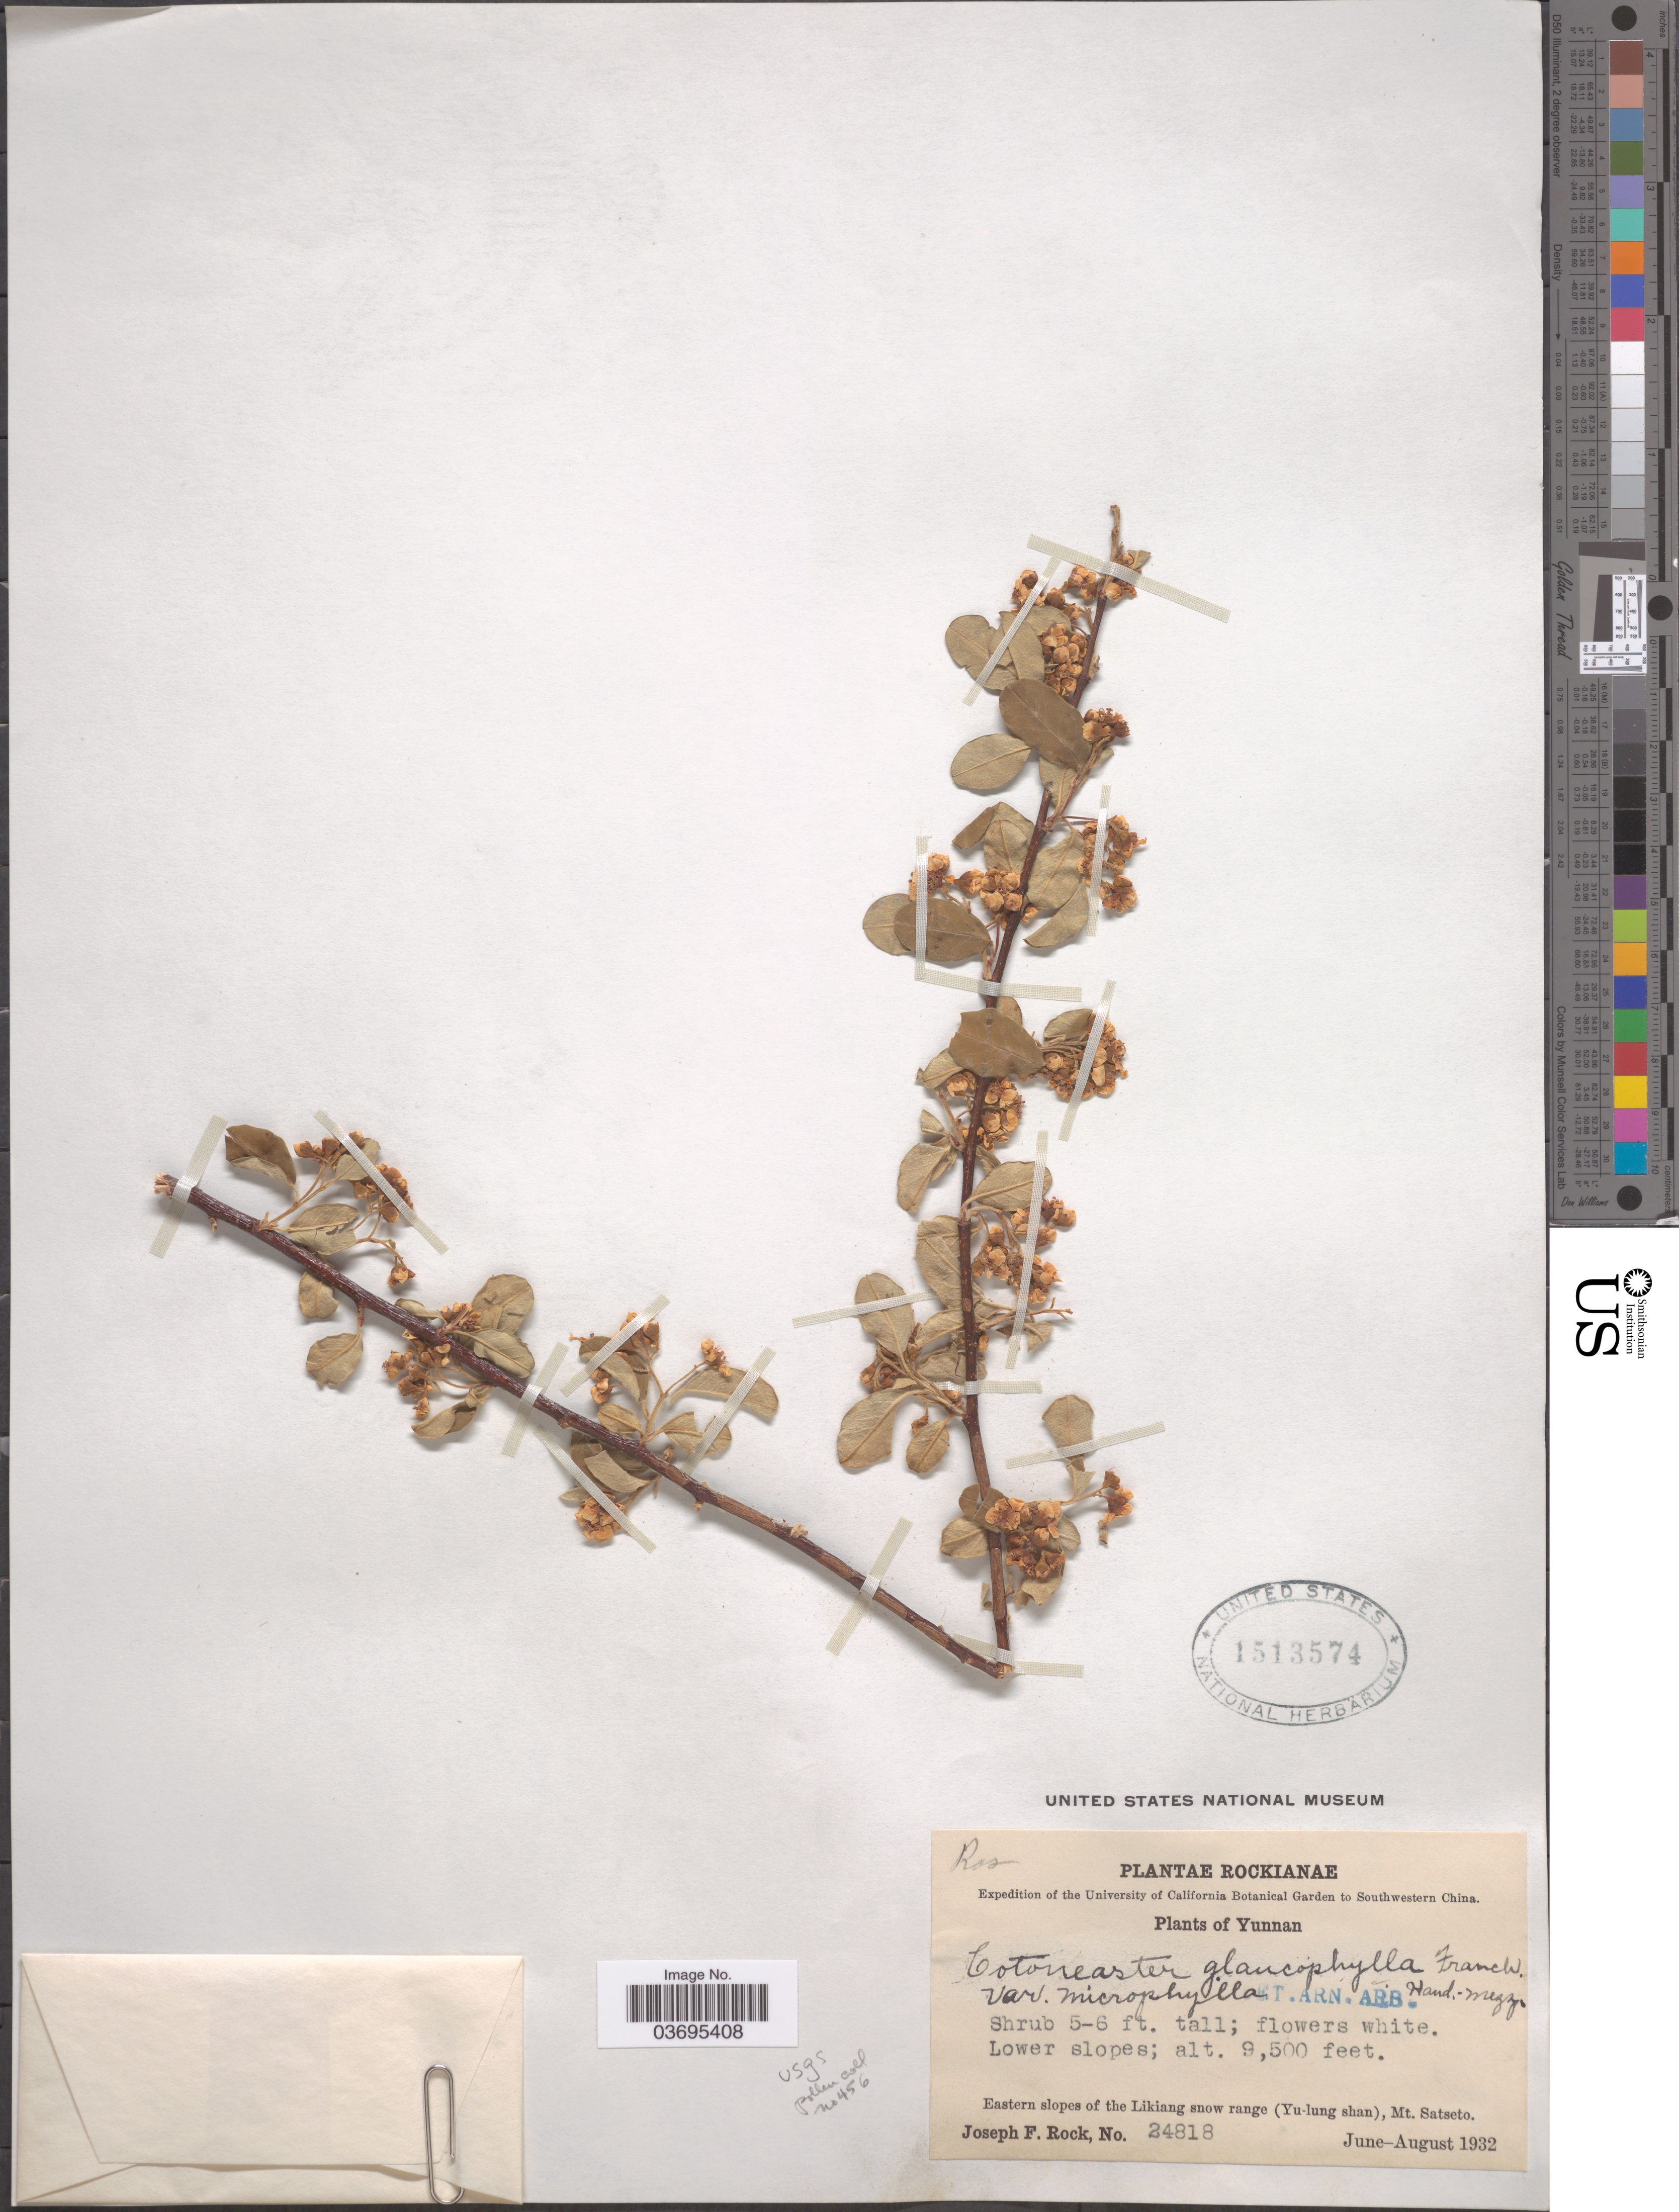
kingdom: Plantae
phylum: Tracheophyta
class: Magnoliopsida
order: Rosales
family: Rosaceae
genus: Cotoneaster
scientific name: Cotoneaster glaucophyllus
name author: Franch.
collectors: J. F. Rock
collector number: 24818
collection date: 1932-06/1932-08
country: China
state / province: Yunnan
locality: Southwestern China. Lower slopes, Eastern slopes of the Likiang snow range (Yu-lung shan), Mt. Satseto.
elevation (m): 2896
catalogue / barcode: US 1513574